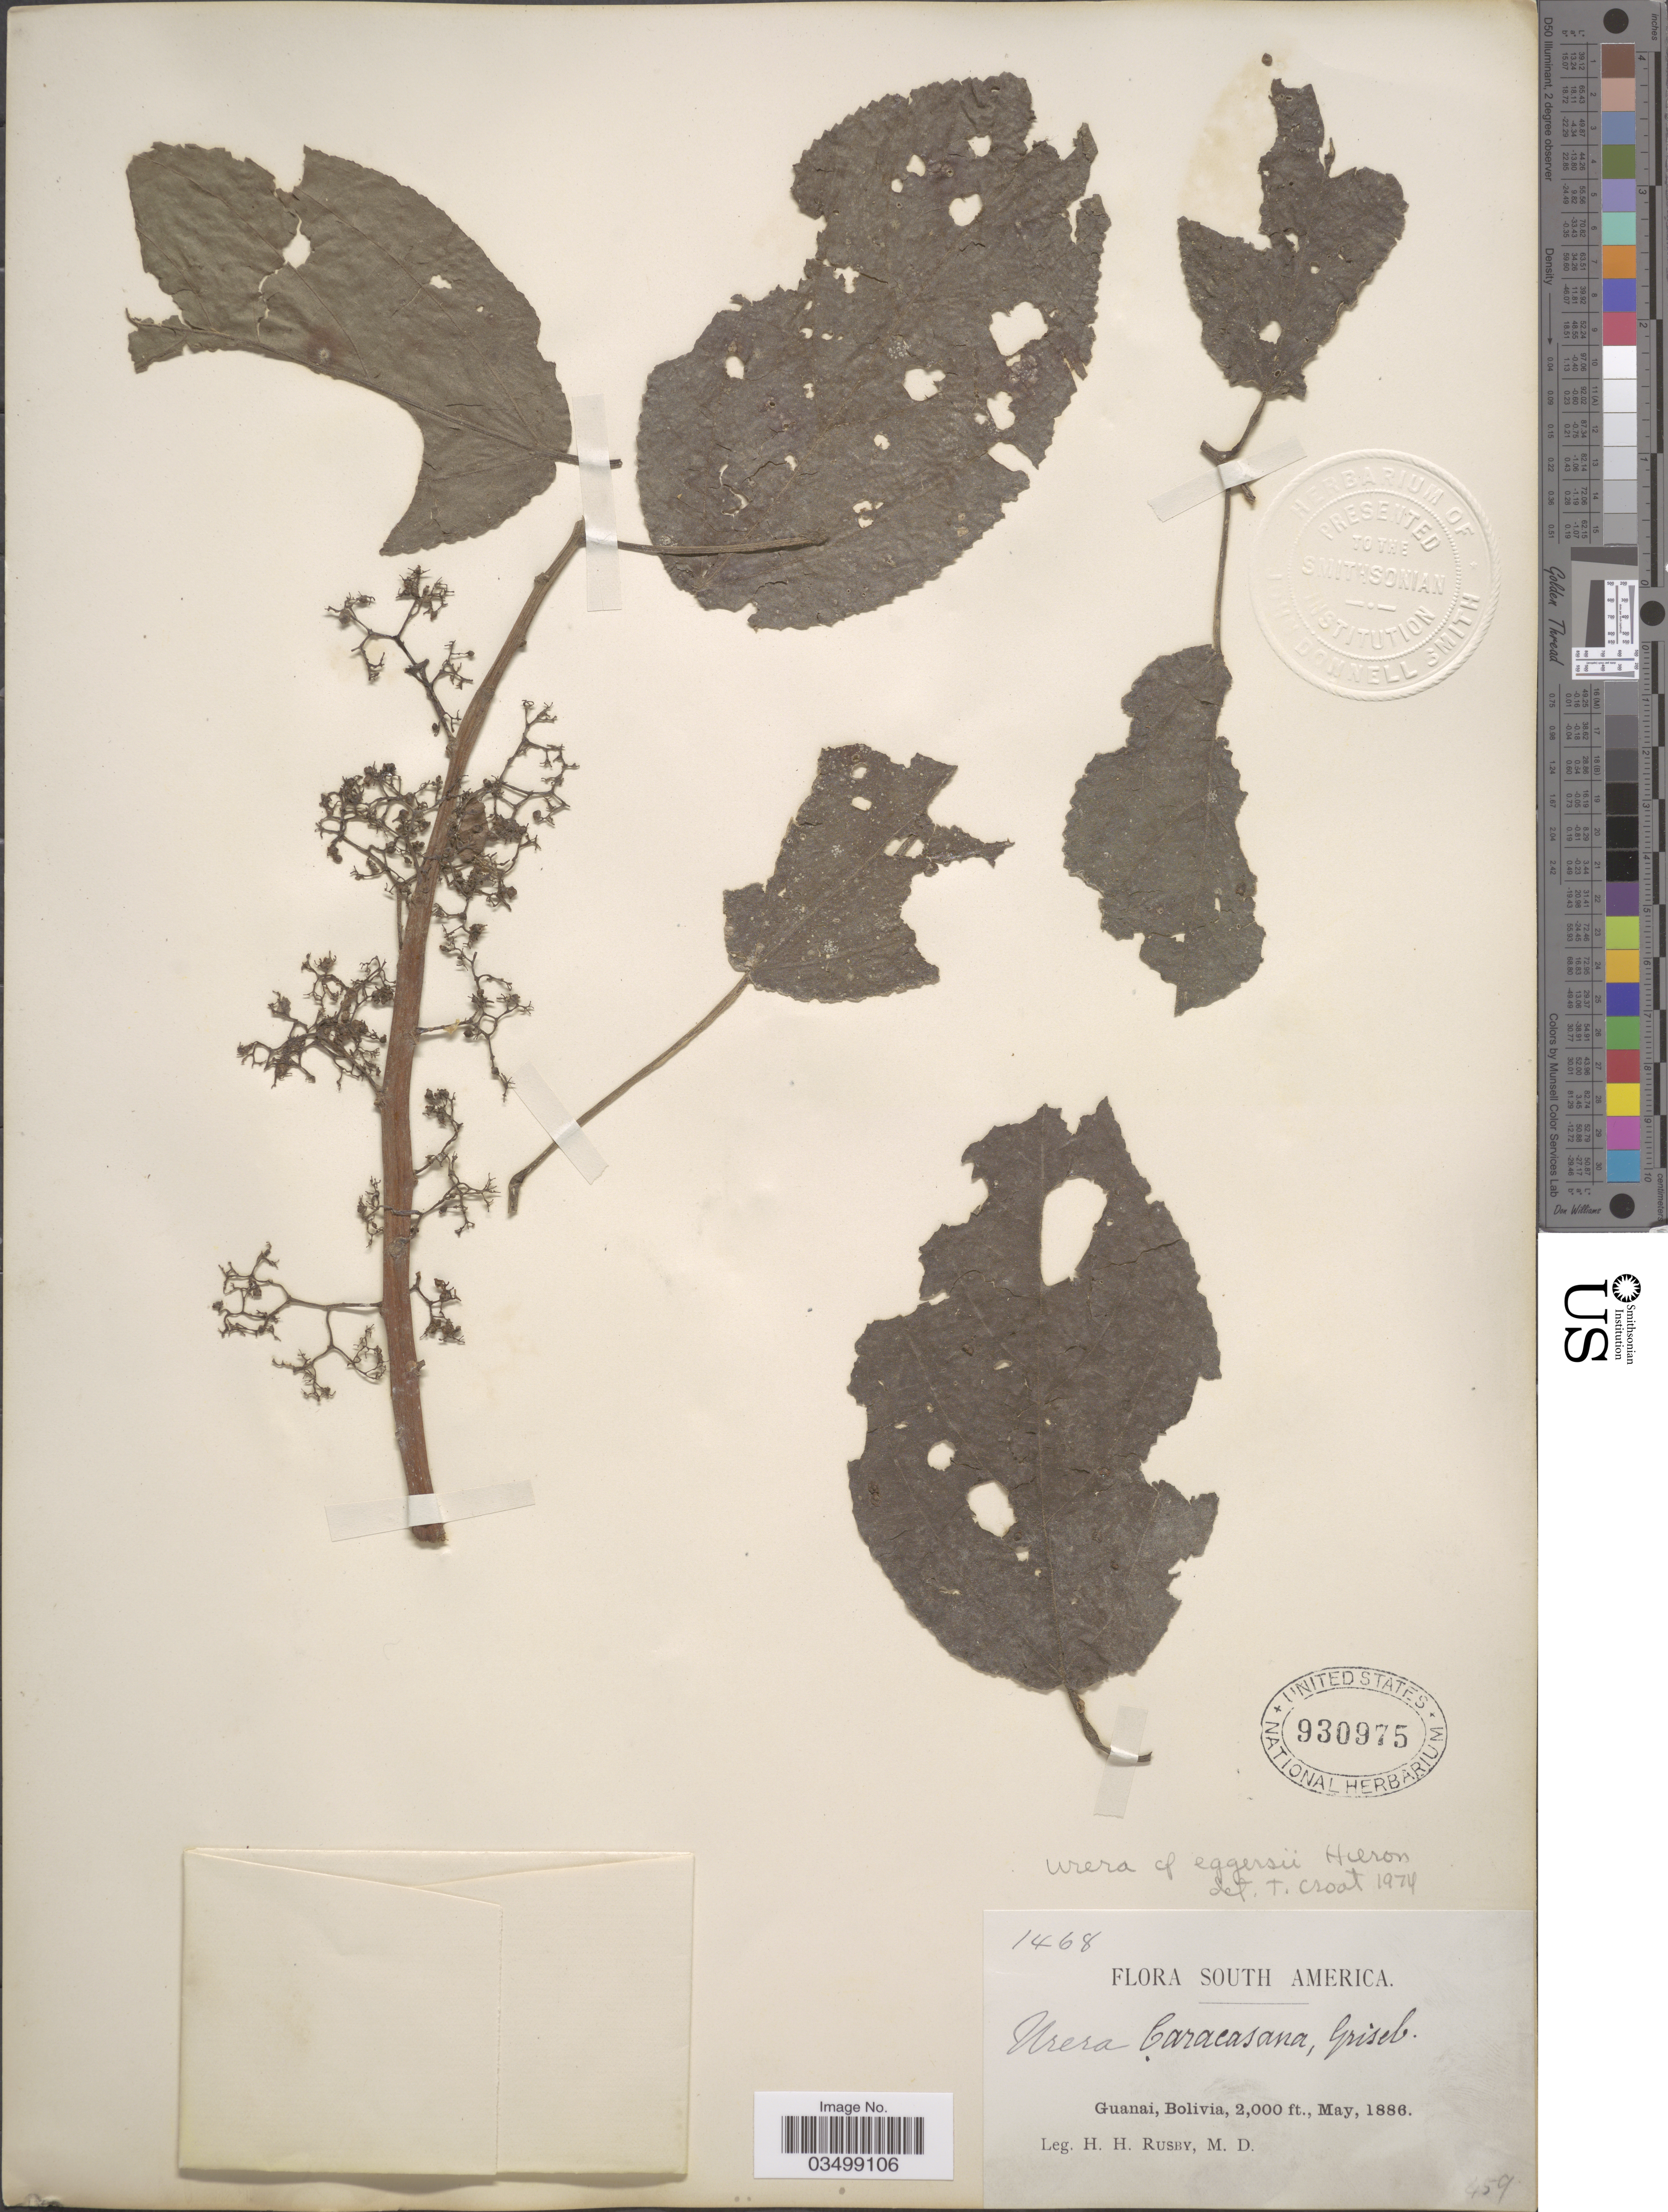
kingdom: Plantae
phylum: Tracheophyta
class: Magnoliopsida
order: Rosales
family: Urticaceae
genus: Urera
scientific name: Urera eggersii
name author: Hieron.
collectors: H. H. Rusby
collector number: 1468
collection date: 1886-05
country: Bolivia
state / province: La Páz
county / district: Larecaja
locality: Guanay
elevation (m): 610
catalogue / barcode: US 930975